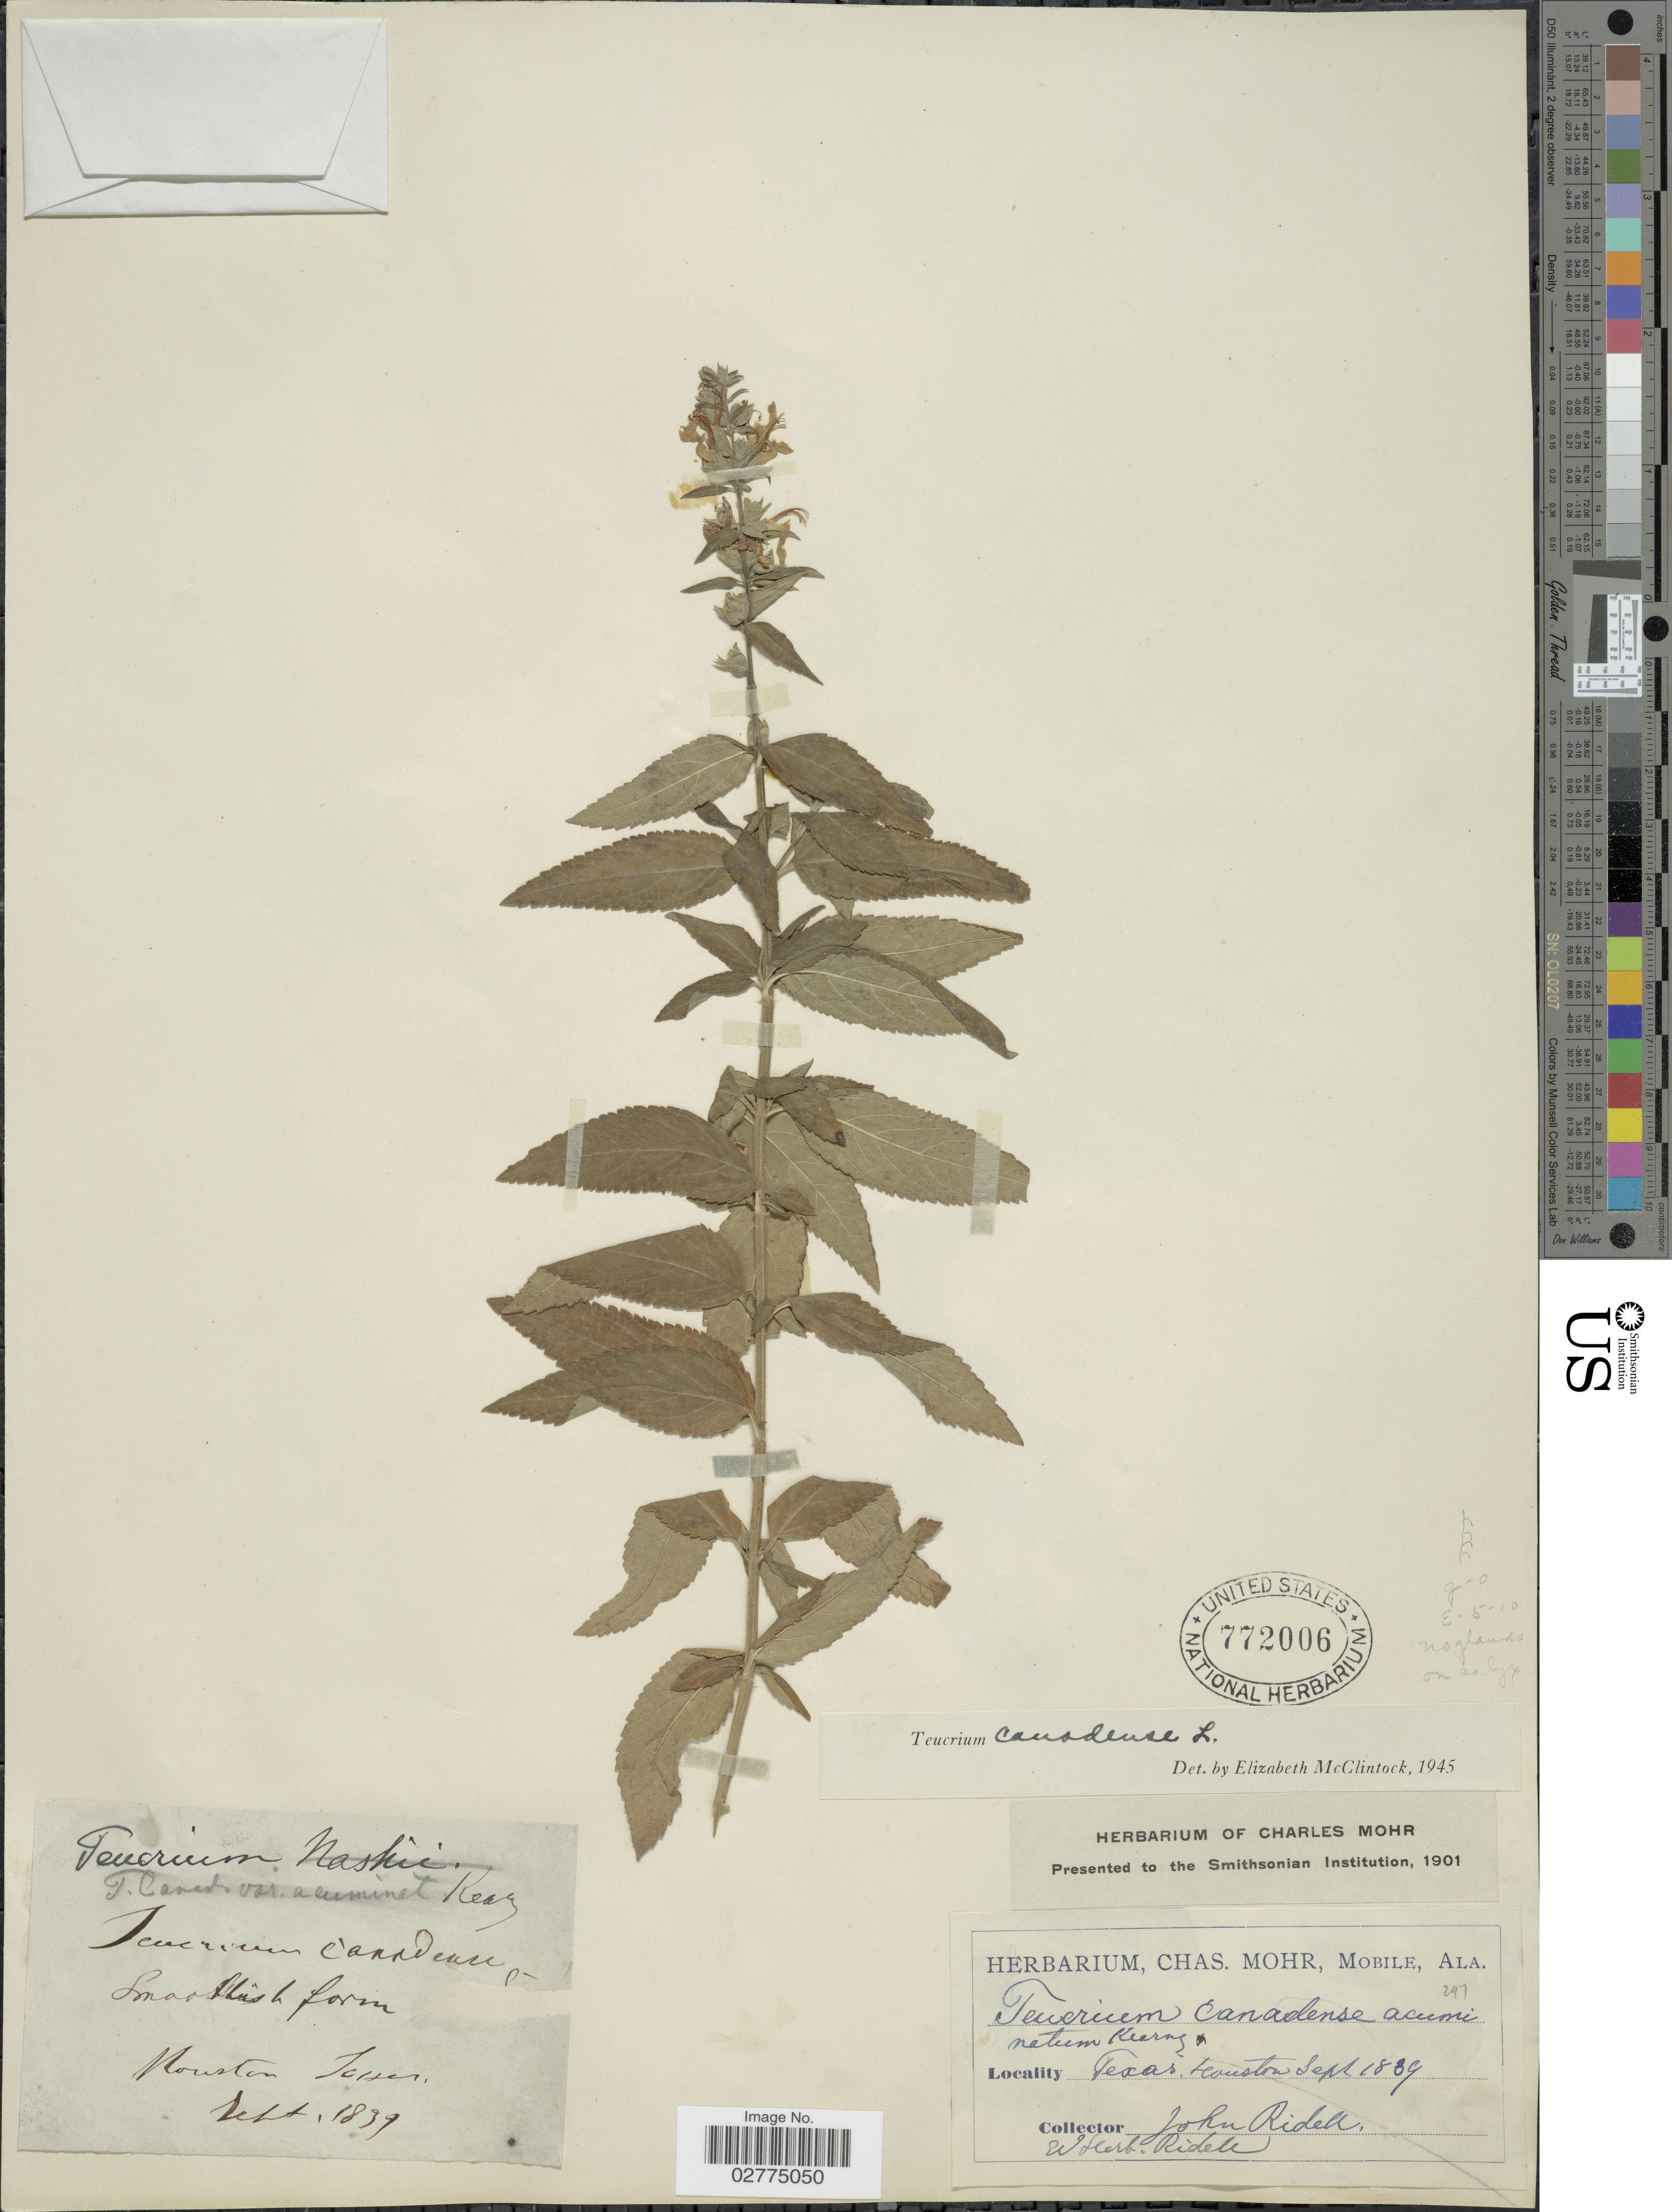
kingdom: Plantae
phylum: Tracheophyta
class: Magnoliopsida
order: Lamiales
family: Lamiaceae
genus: Teucrium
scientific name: Teucrium canadense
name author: L.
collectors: J. Ridell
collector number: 297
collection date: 1839-09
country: United States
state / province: Texas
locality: Houston.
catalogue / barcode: US 772006